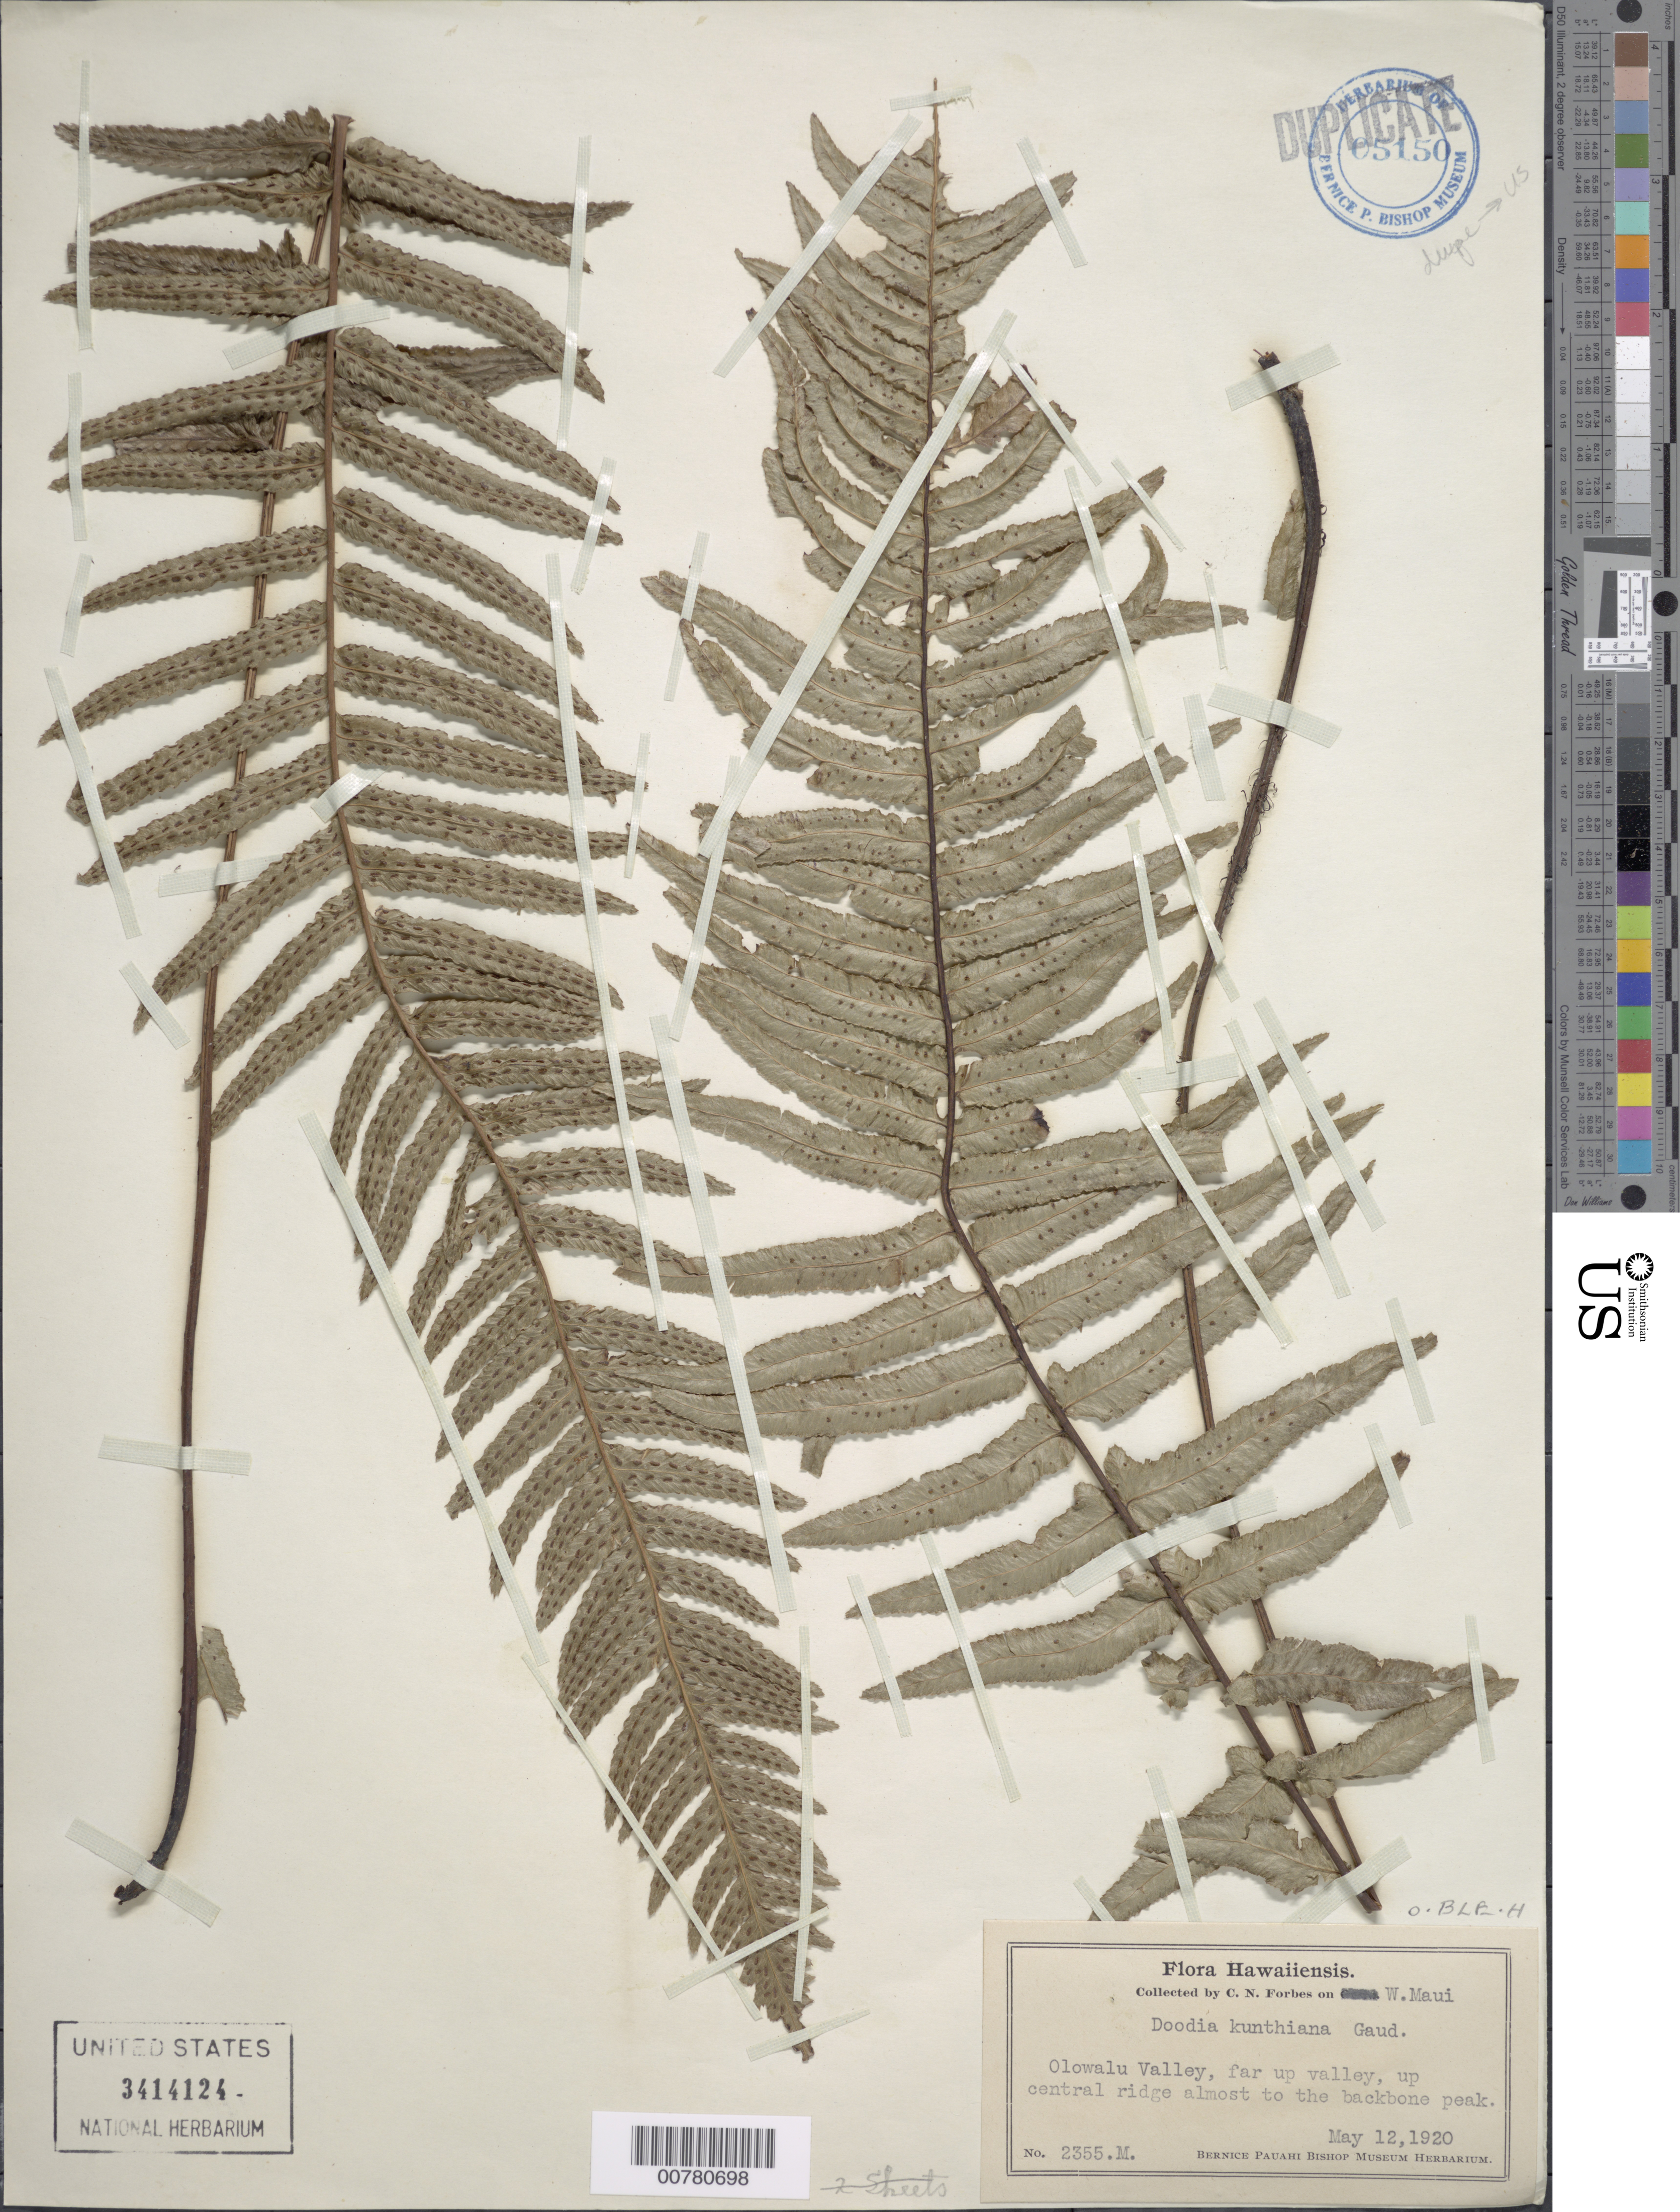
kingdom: Plantae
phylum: Tracheophyta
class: Polypodiopsida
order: Polypodiales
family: Blechnaceae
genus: Doodia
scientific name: Doodia kunthiana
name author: Gaudich.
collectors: C. N. Forbes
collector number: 2355.M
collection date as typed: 12 May 1920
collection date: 1920-05-12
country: United States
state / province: Hawaii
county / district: Maui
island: Maui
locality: Olowalu Valley, up central ridge almost to backbone peak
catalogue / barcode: US 3414124